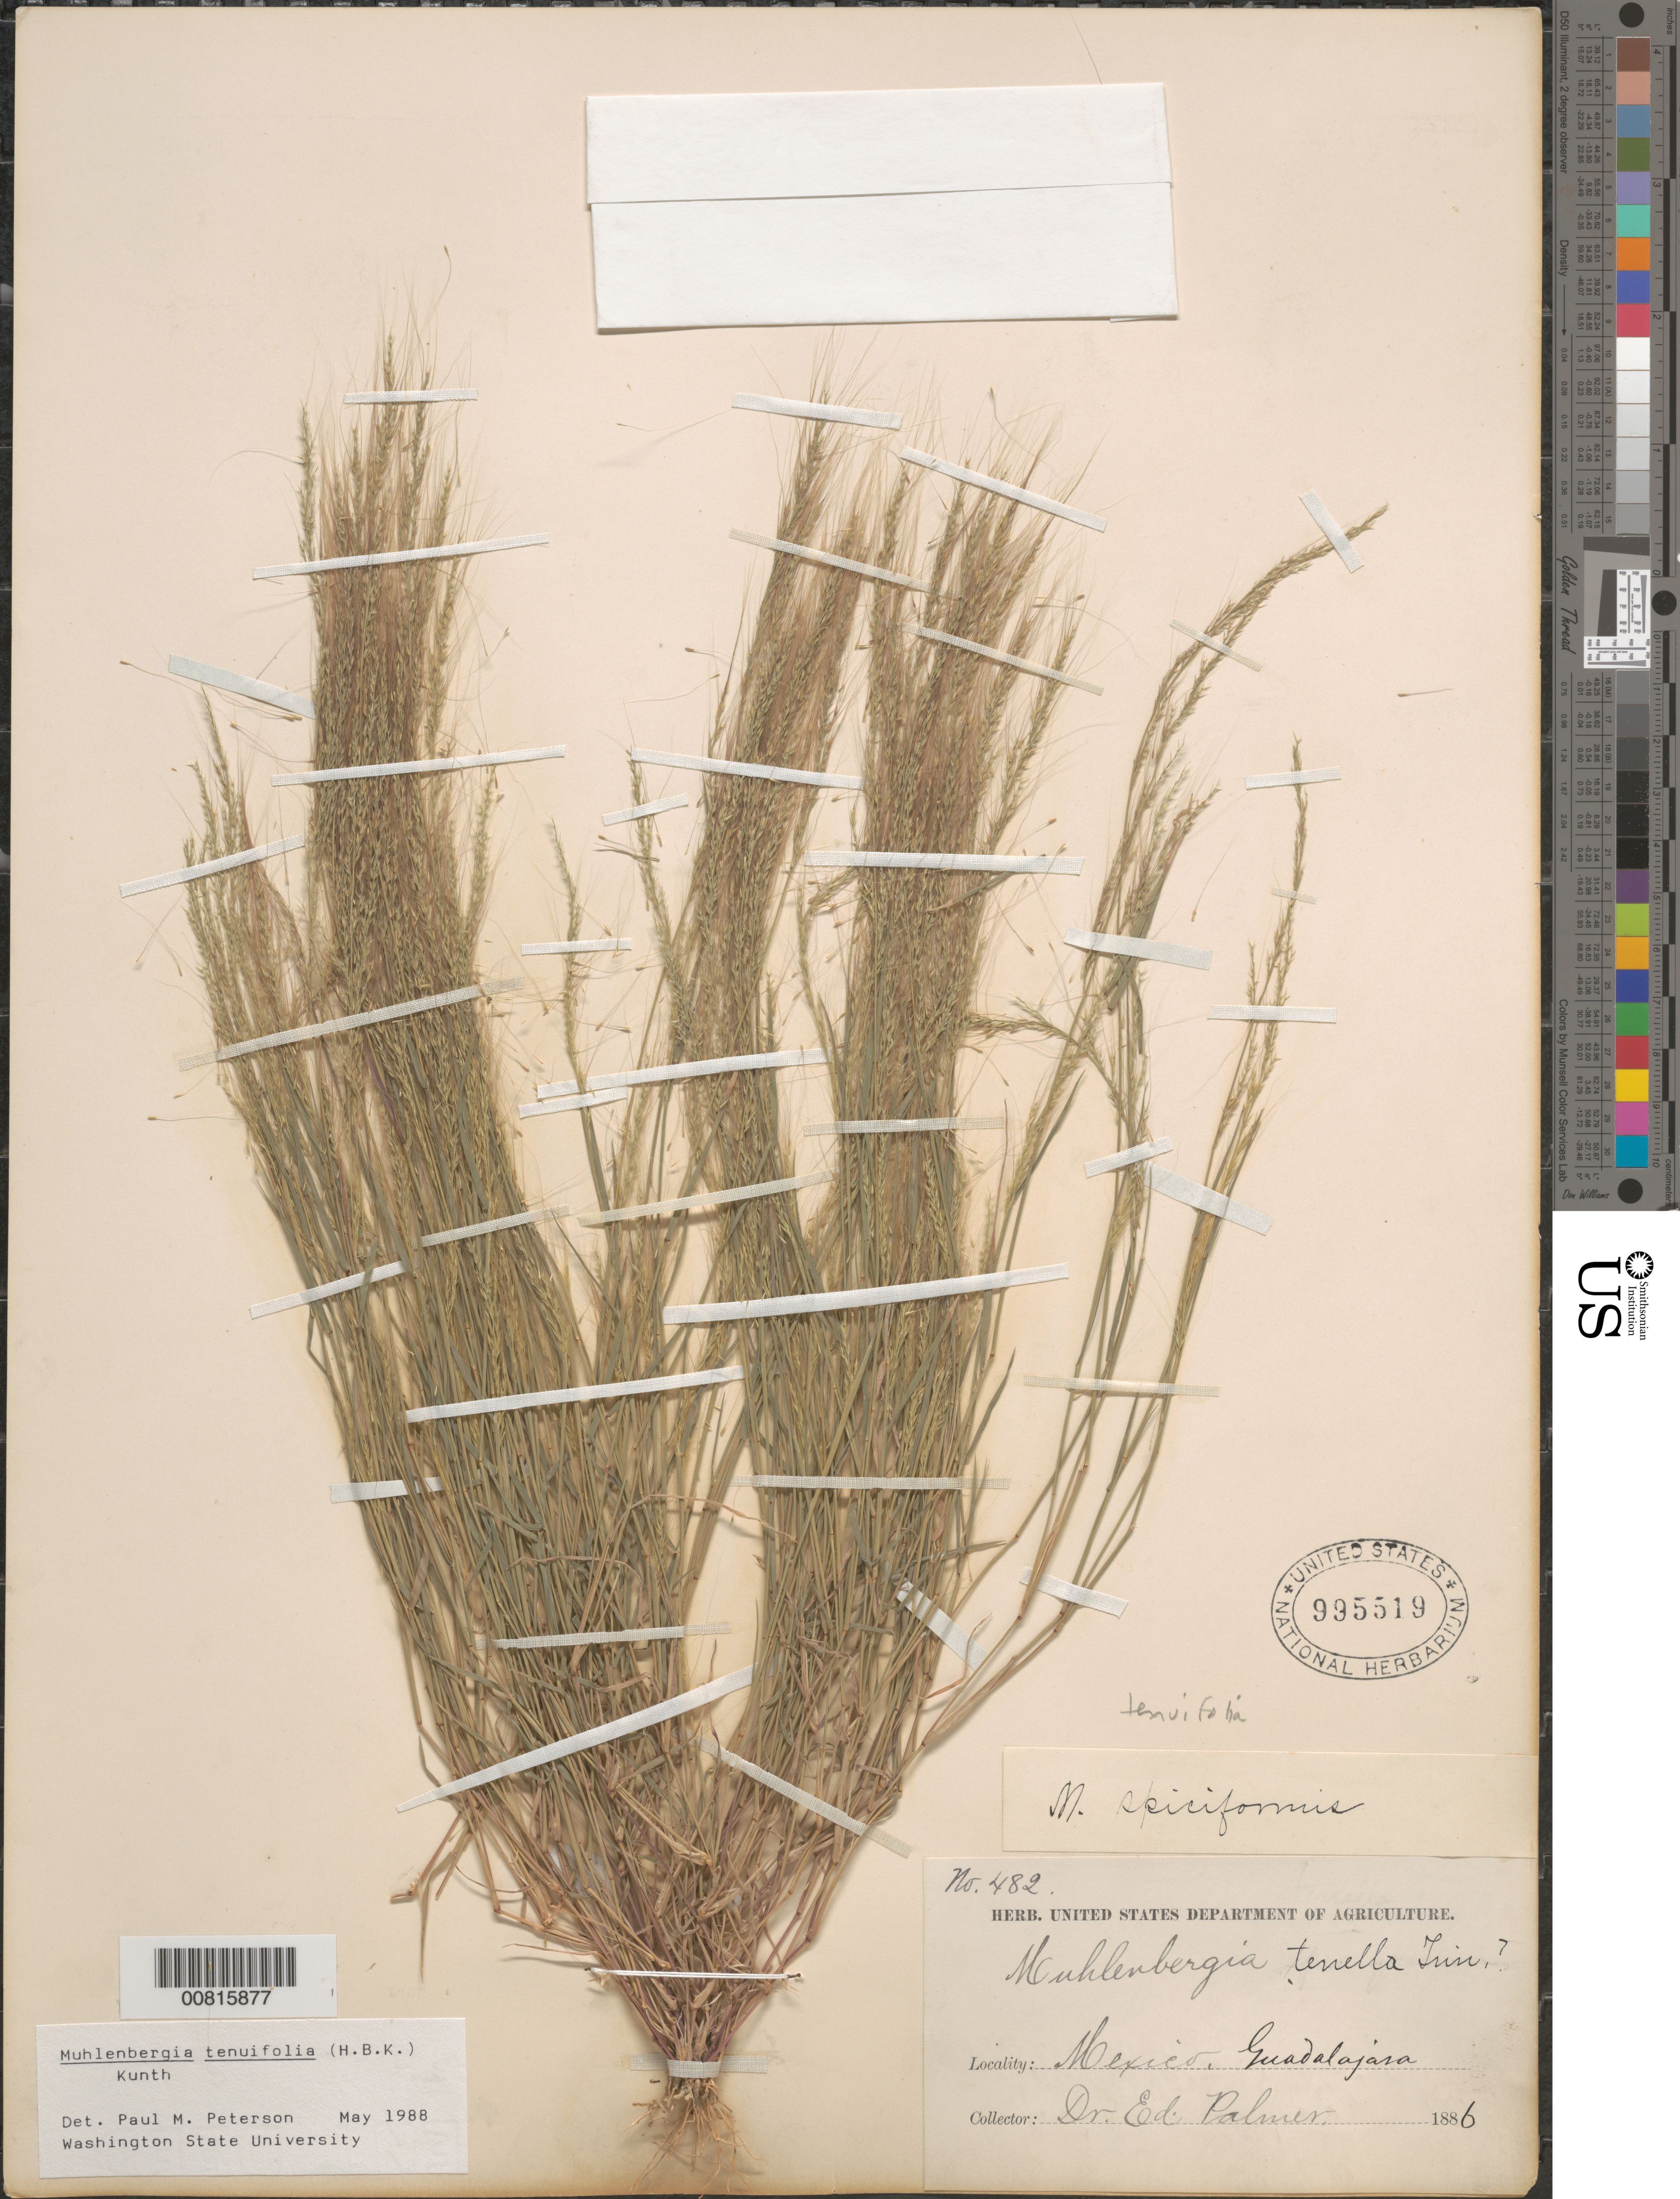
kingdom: Plantae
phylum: Tracheophyta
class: Liliopsida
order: Poales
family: Poaceae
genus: Muhlenbergia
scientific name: Muhlenbergia tenuifolia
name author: (Kunth) Kunth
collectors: E. Palmer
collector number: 482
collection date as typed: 1886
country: Mexico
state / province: Jalisco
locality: Guadalajara, Mex.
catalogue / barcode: US 995519